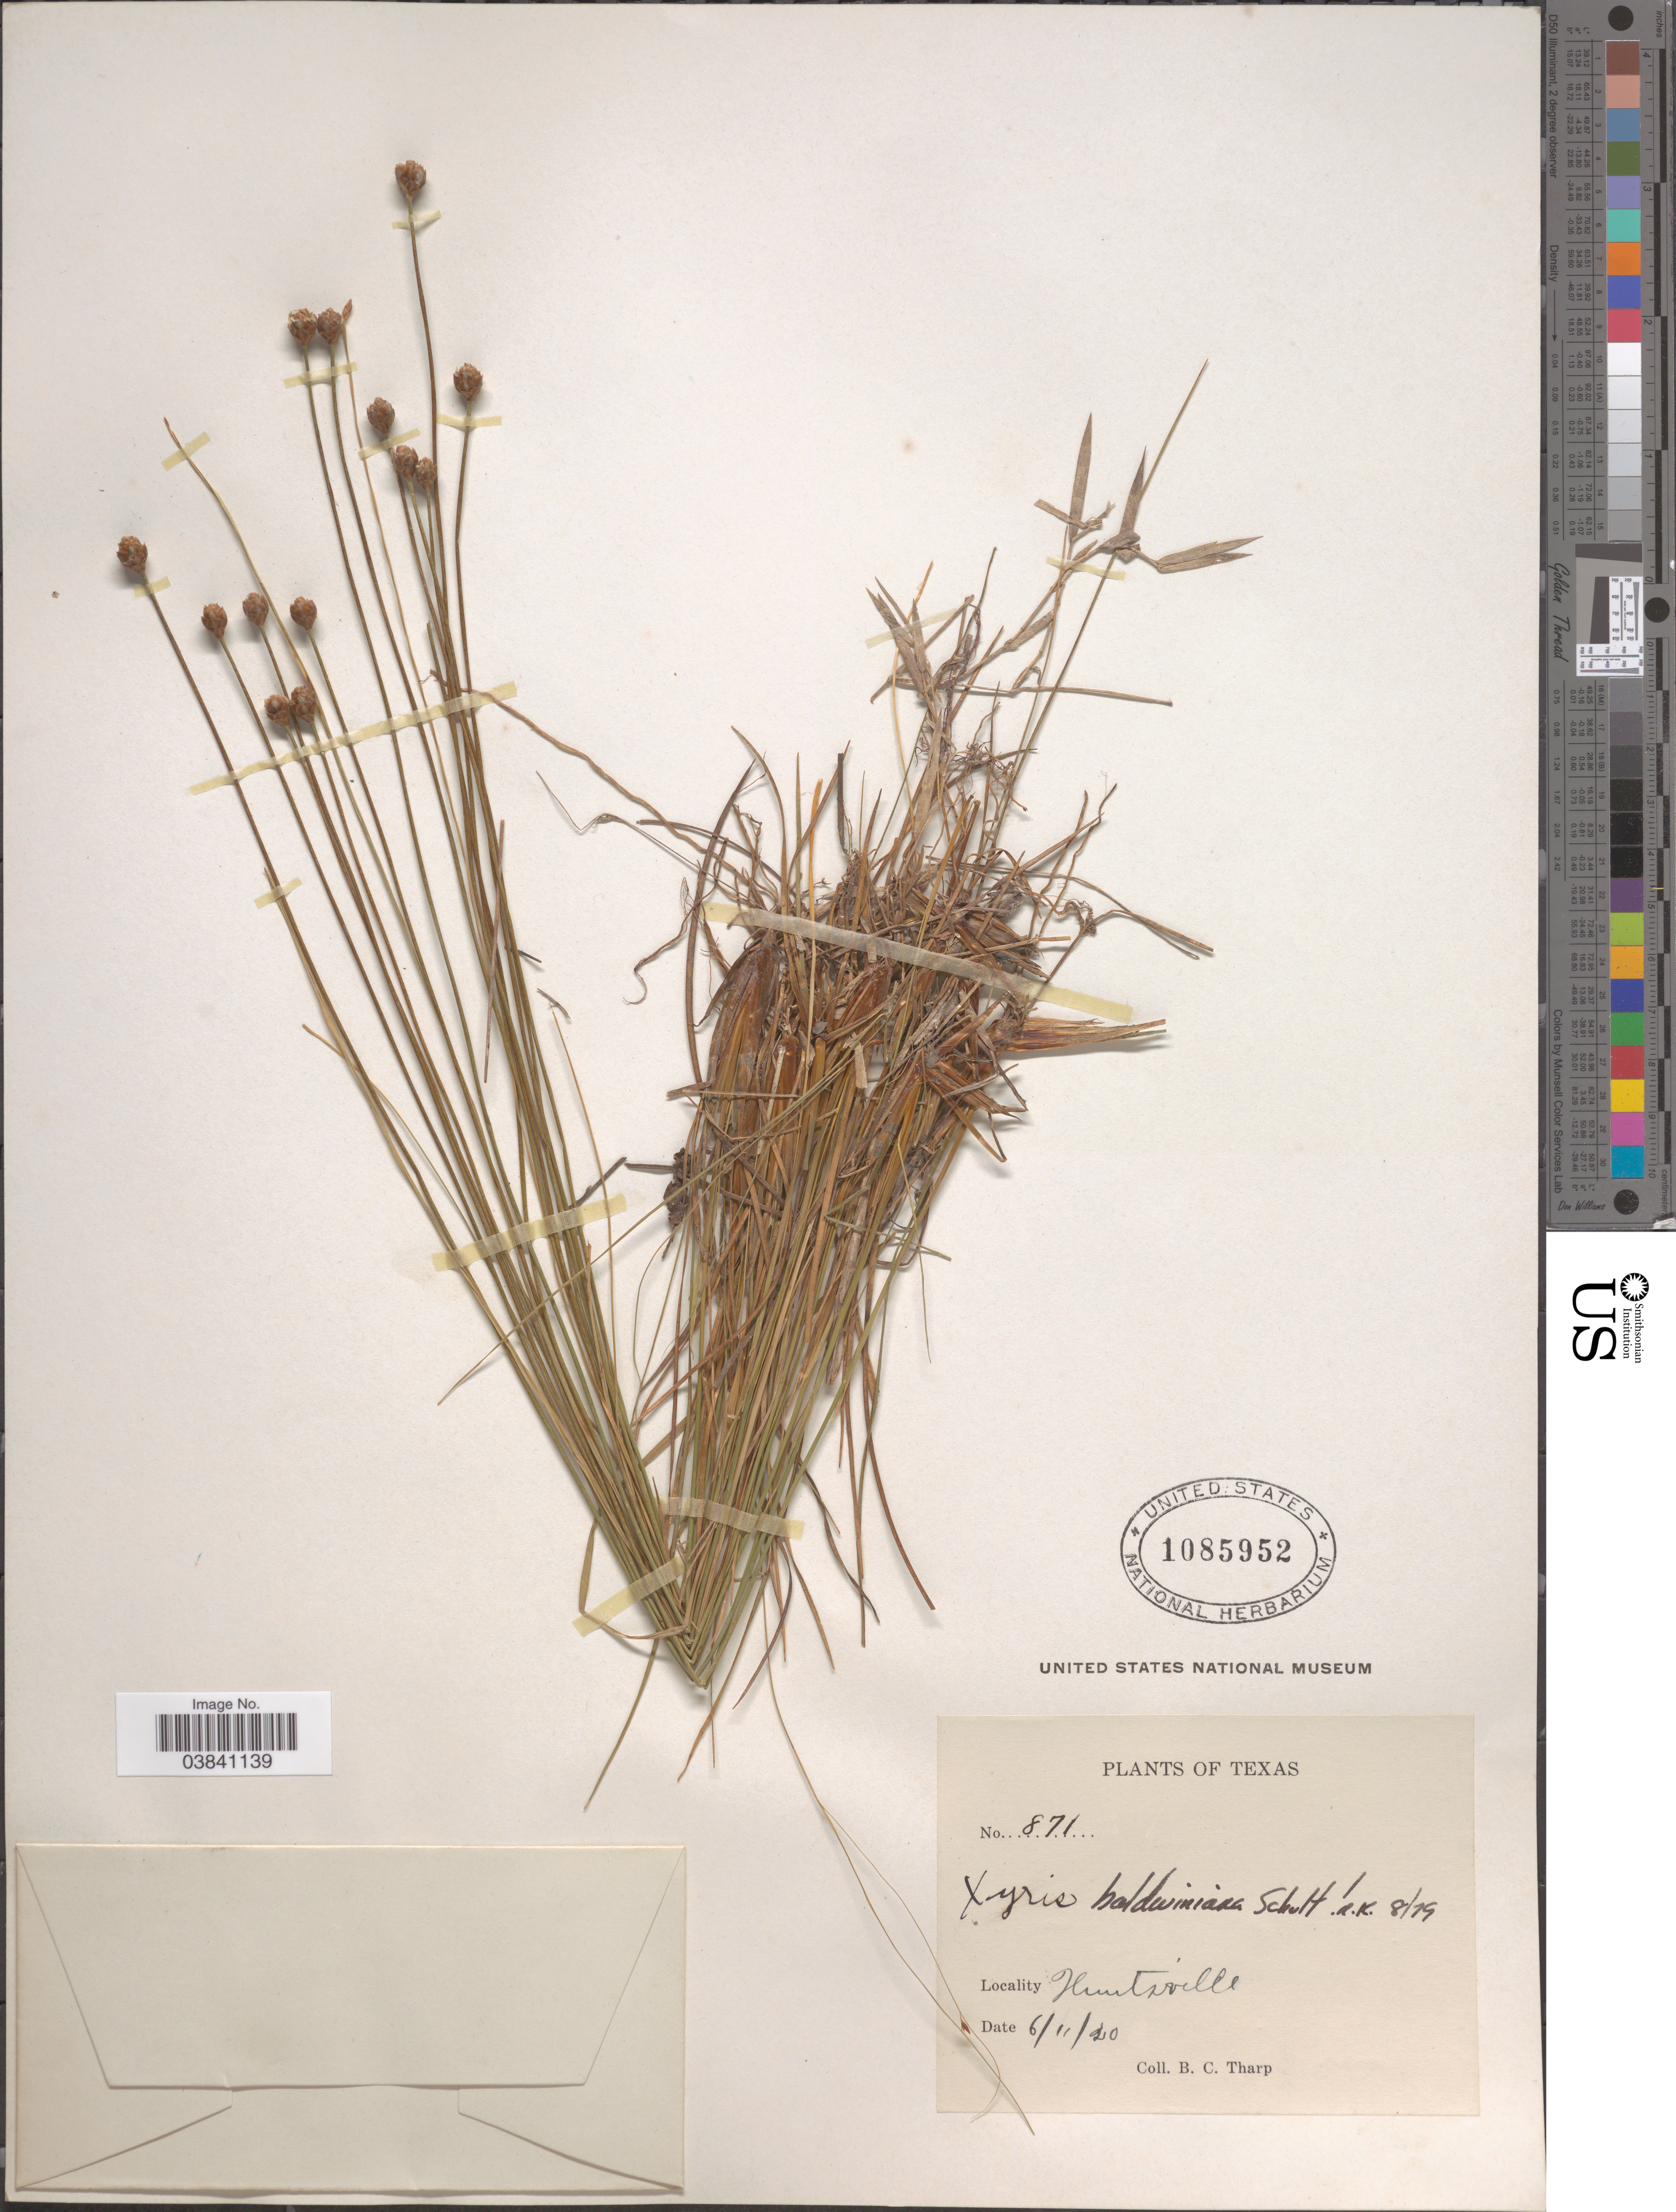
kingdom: Plantae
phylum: Tracheophyta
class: Liliopsida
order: Poales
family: Xyridaceae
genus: Xyris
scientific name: Xyris baldwiniana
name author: Schult.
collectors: B. C. Tharp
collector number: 871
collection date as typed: Transcribed d/m/y: 11/6/20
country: United States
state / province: Texas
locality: Huntsville.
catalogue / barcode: US 1085952